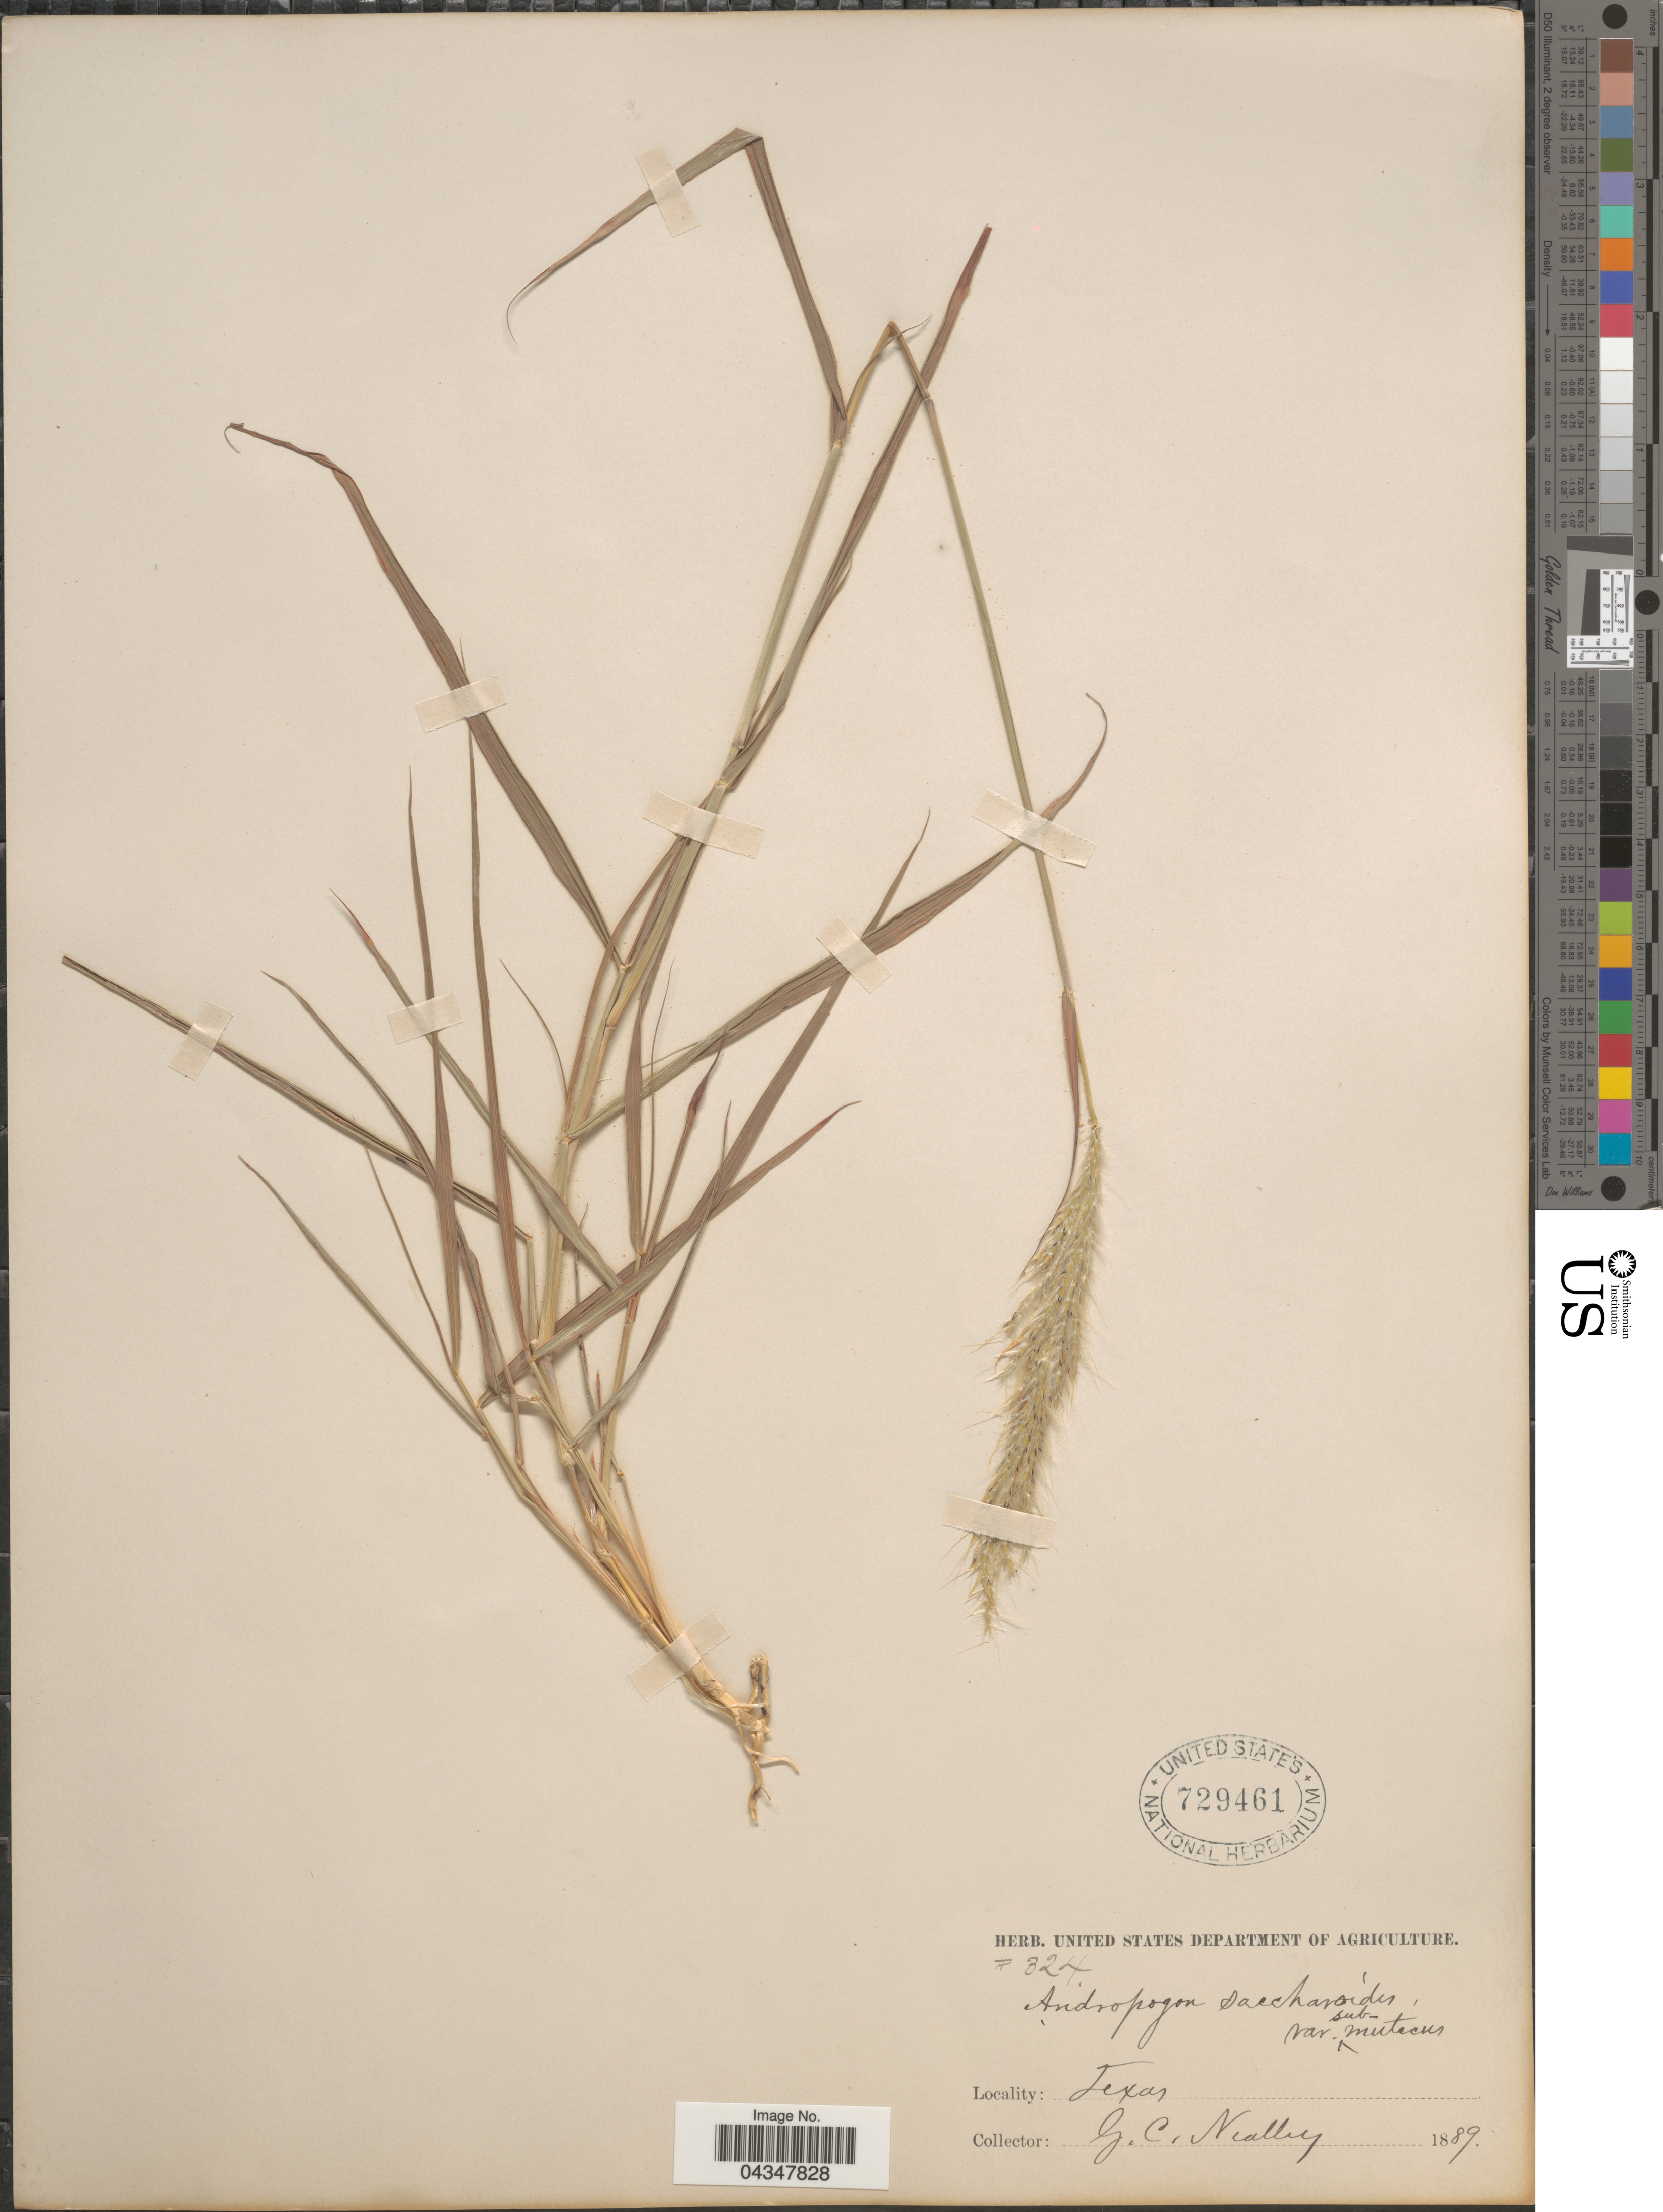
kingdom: Plantae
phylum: Tracheophyta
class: Liliopsida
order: Poales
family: Poaceae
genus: Bothriochloa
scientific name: Bothriochloa saccharoides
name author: (Sw.) Rydb.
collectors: G. C. Nealley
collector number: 324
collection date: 1889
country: United States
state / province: Texas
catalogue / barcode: US 729461